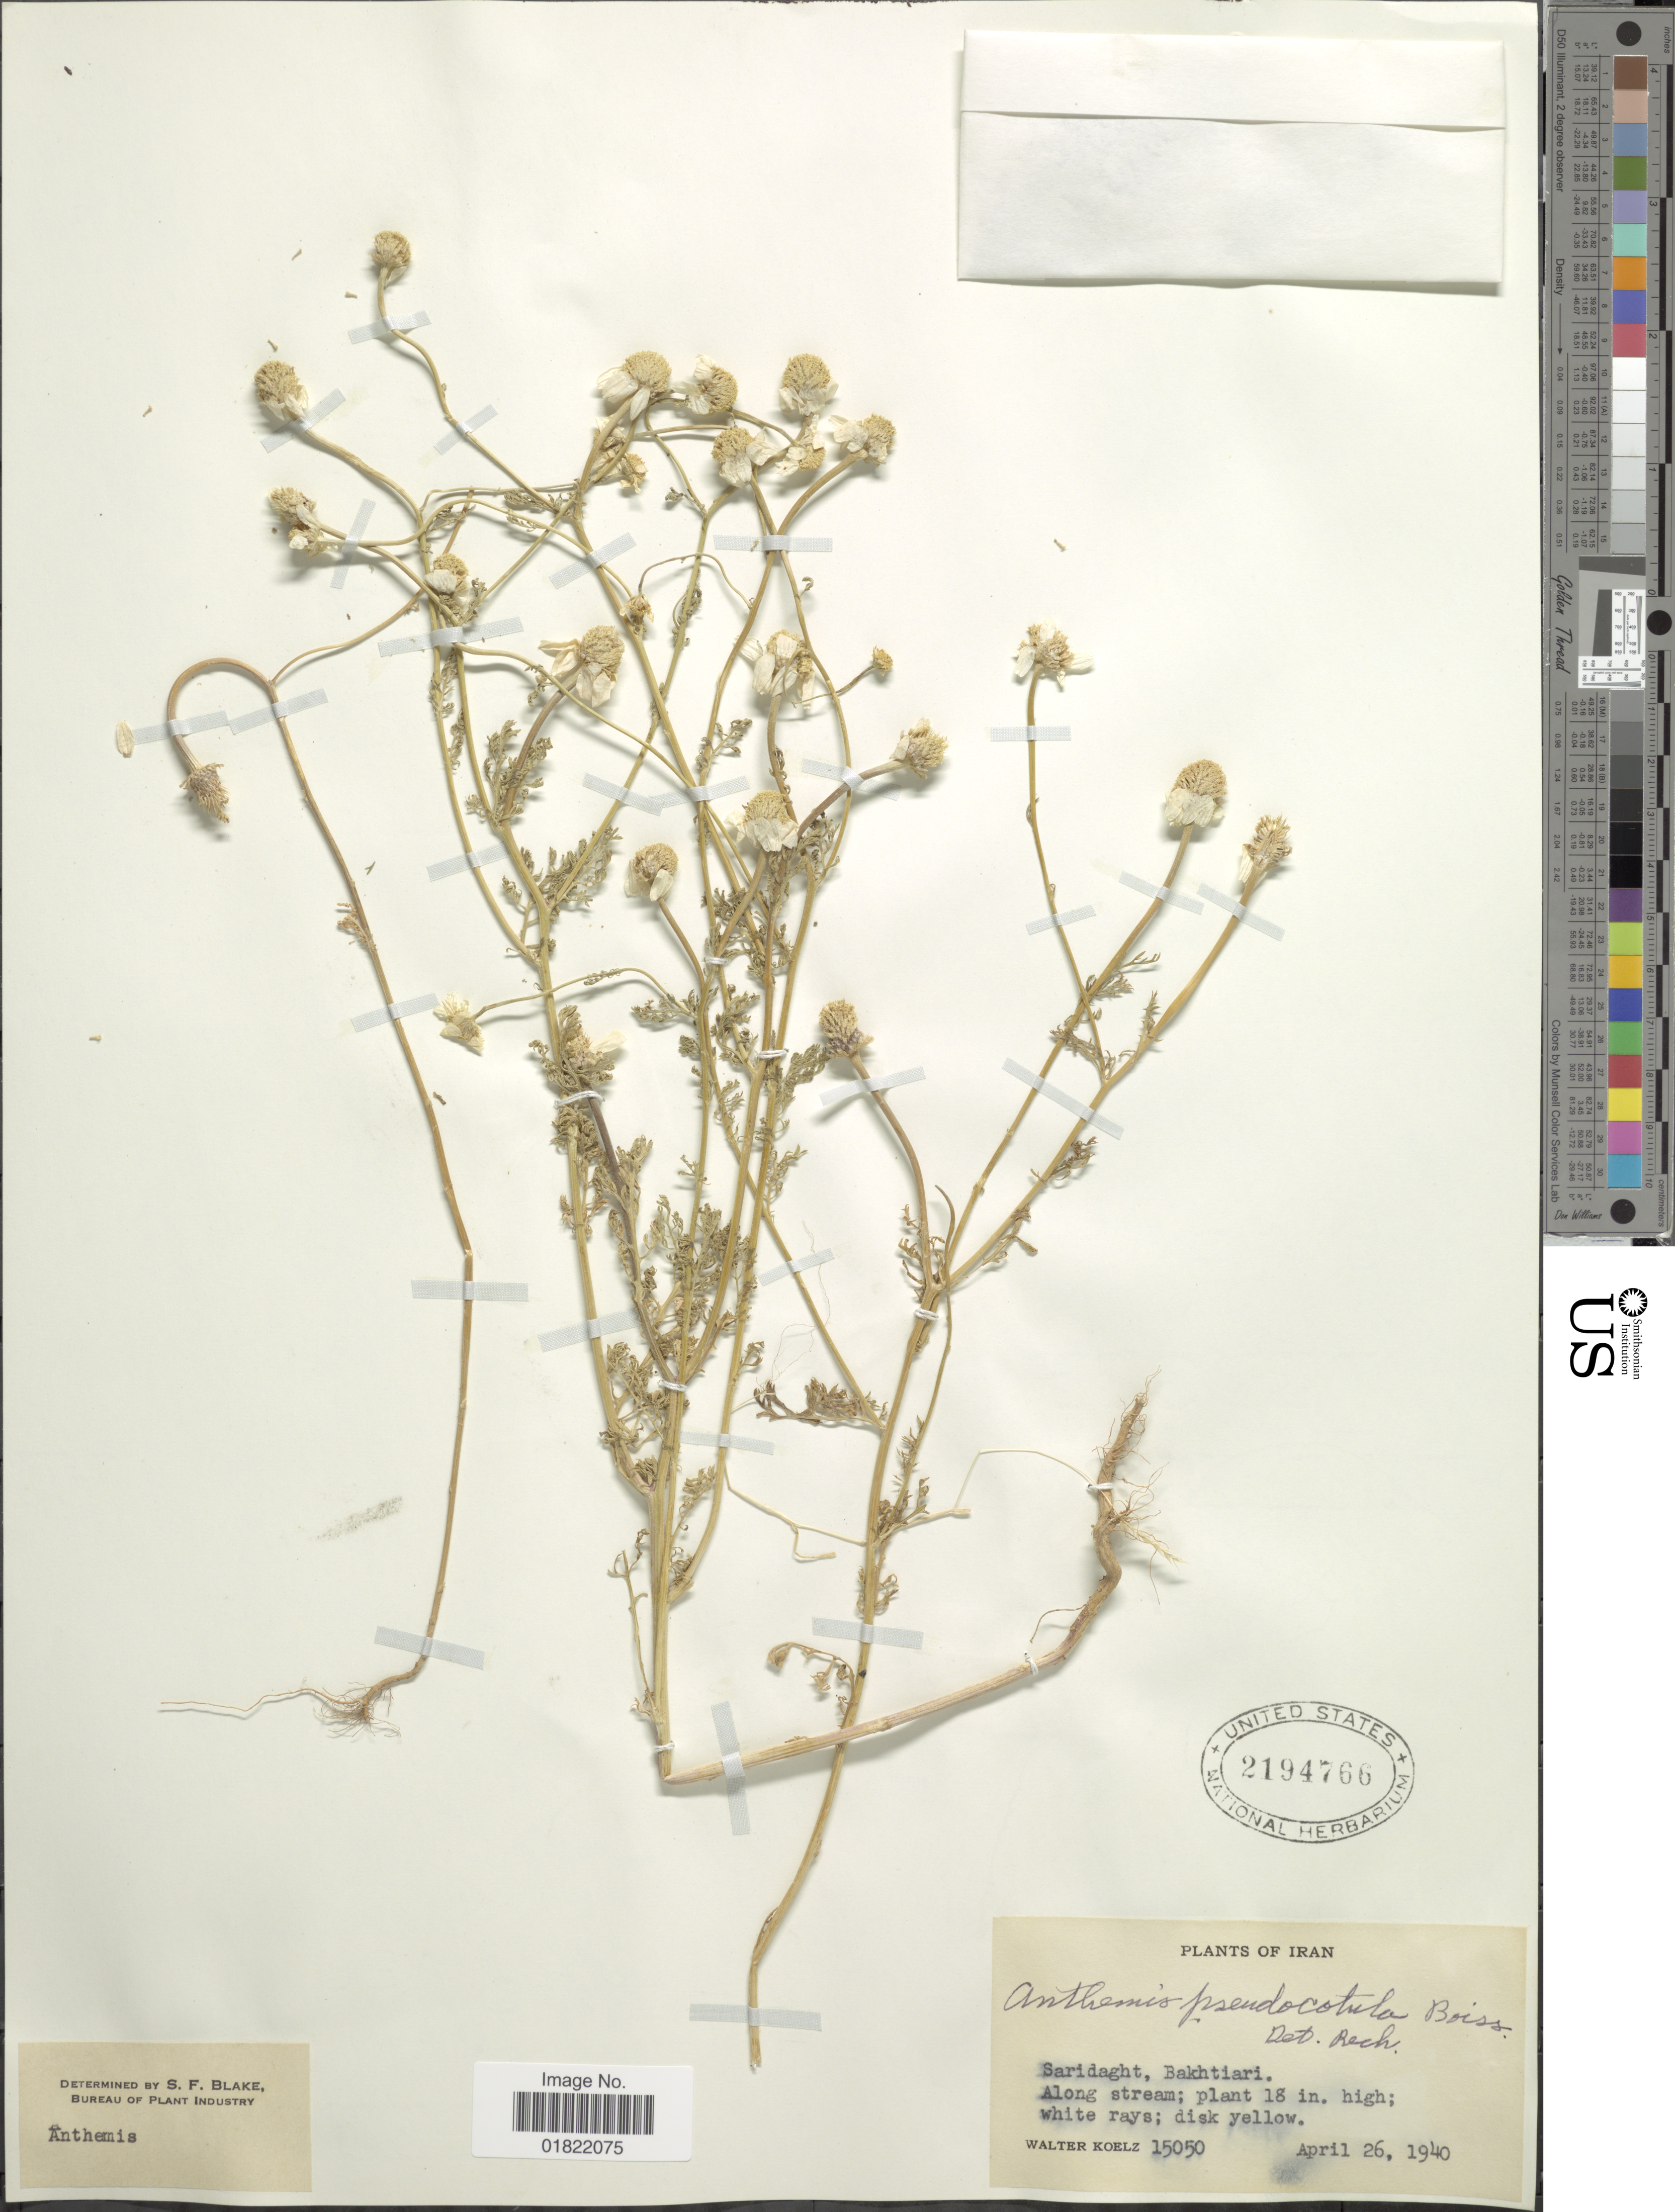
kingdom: Plantae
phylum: Tracheophyta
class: Magnoliopsida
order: Asterales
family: Asteraceae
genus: Anthemis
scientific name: Anthemis pseudocotula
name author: Boiss.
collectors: W. N. Koelz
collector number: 15050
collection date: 1940-04-26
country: Iran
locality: Saridaght, Bakhtiari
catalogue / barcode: US 2194766